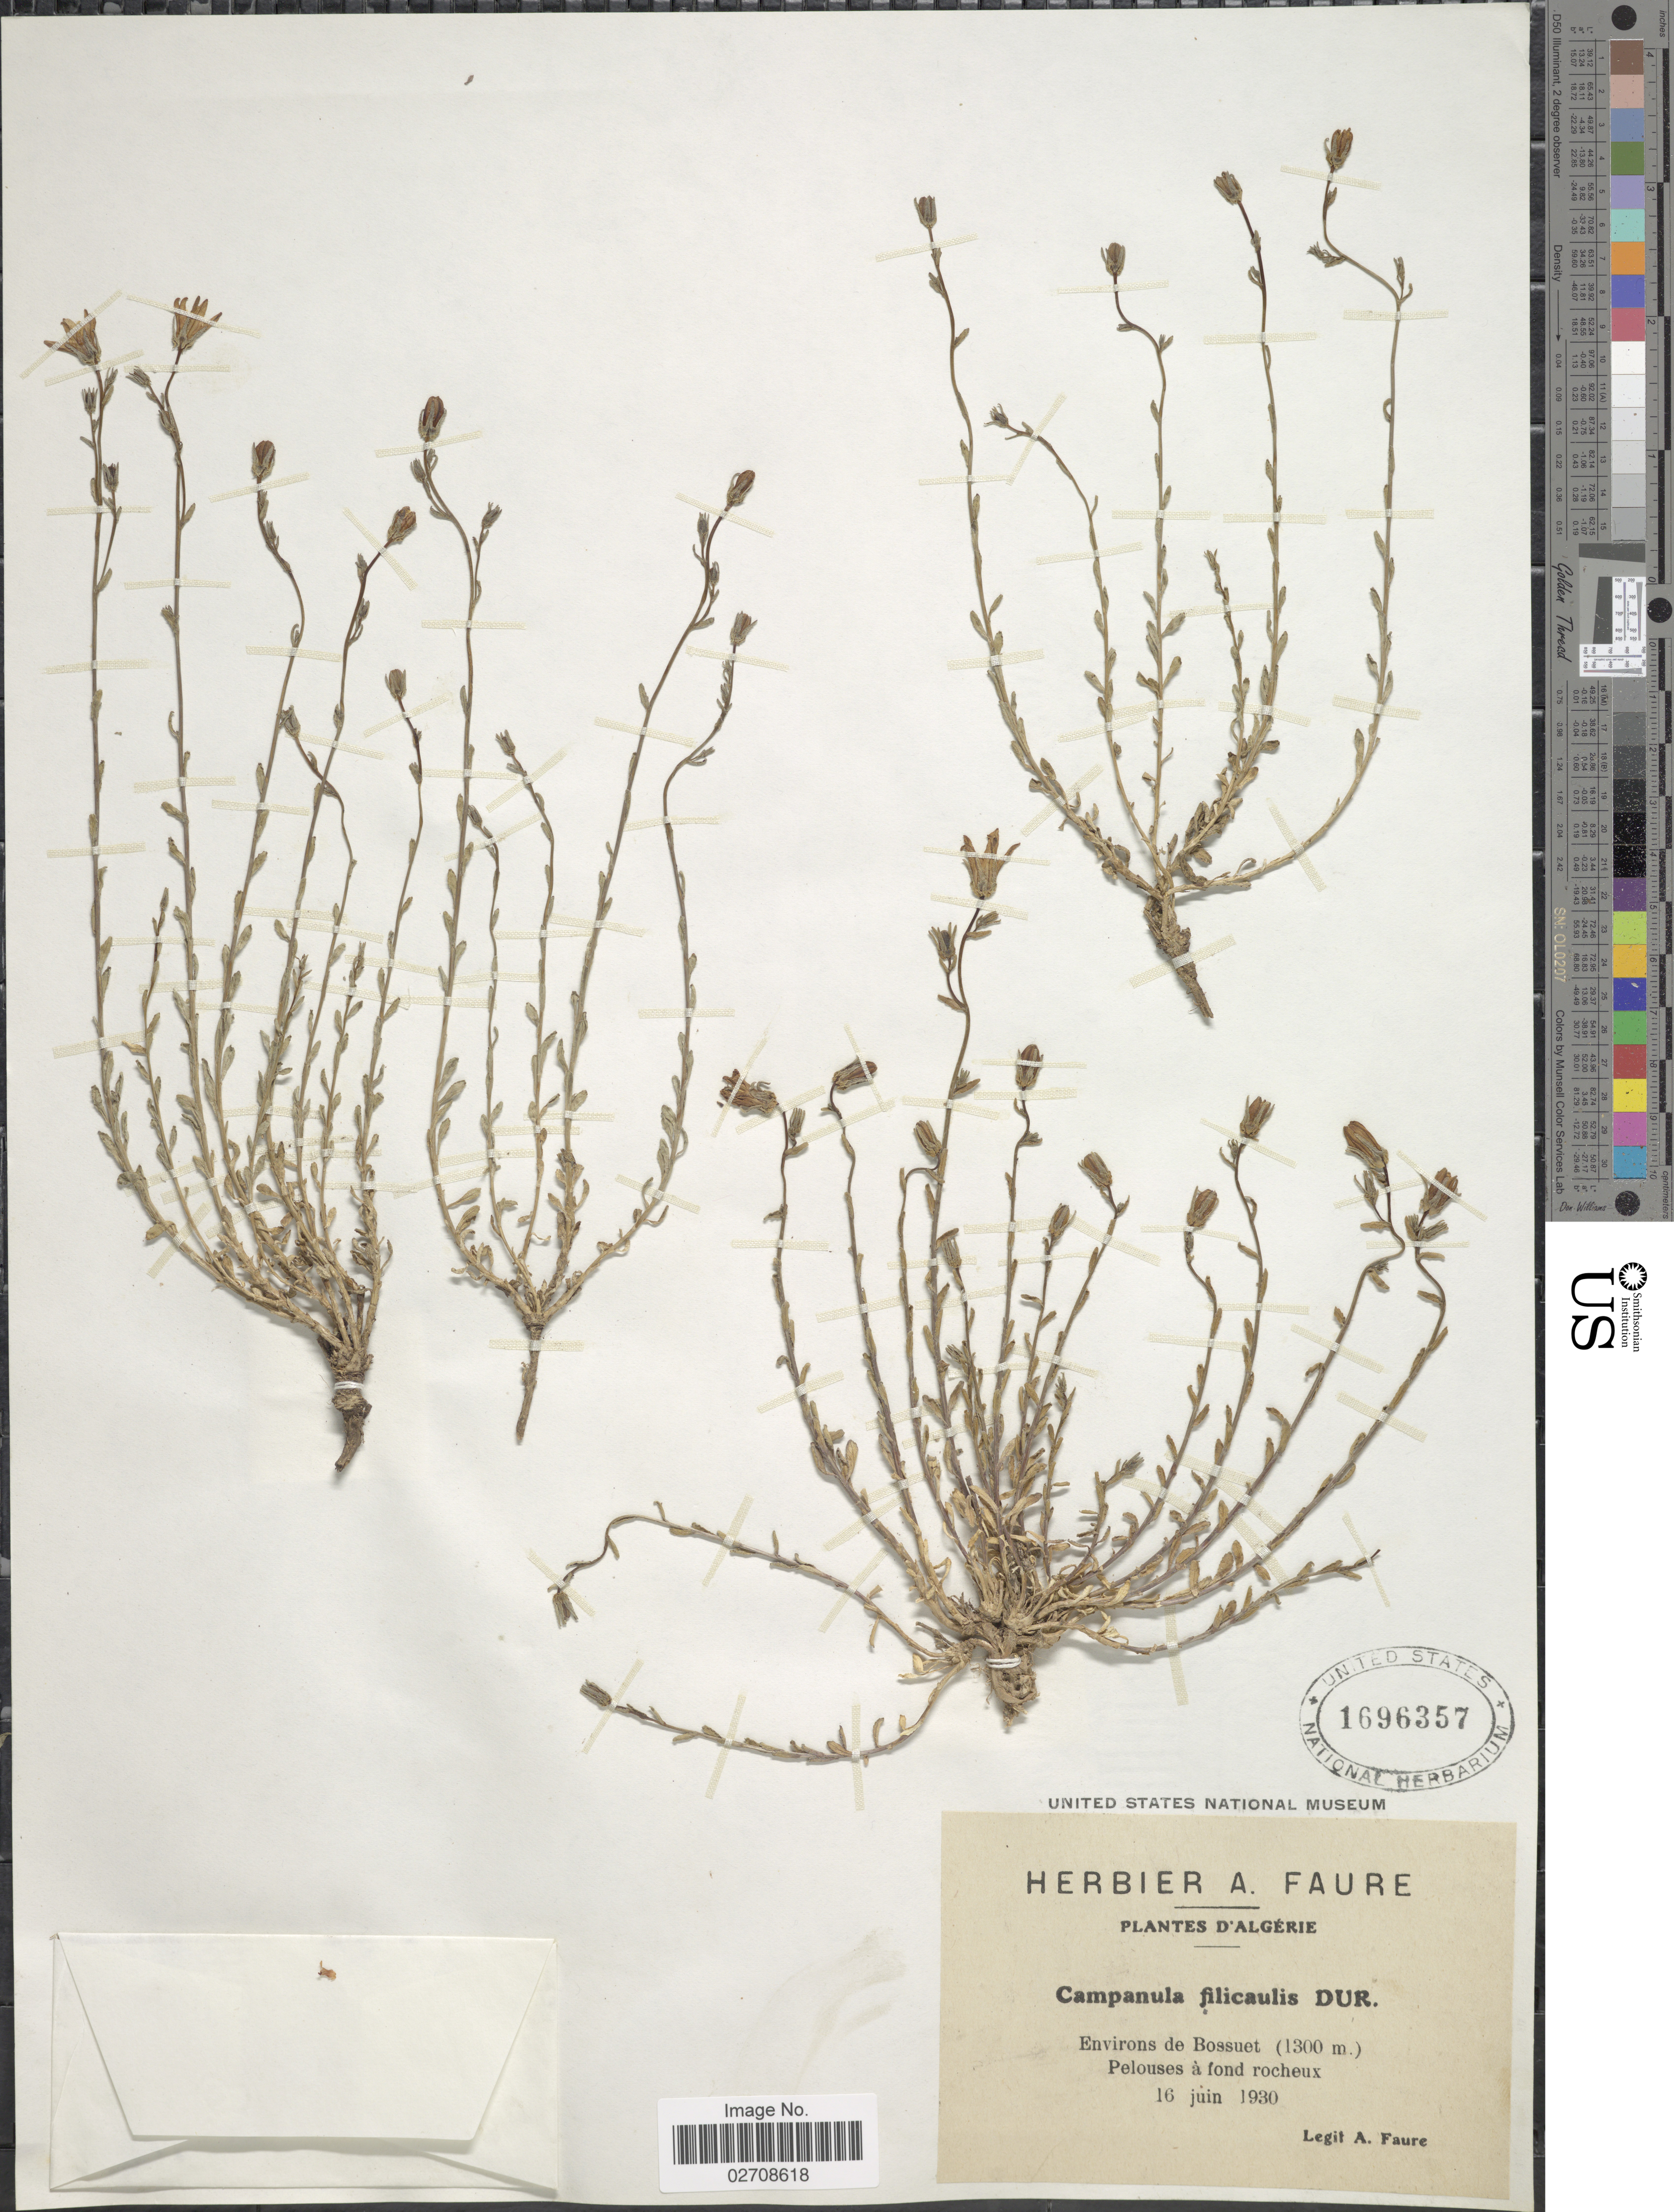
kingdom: Plantae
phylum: Tracheophyta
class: Magnoliopsida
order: Asterales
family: Campanulaceae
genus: Campanula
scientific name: Campanula filicaulis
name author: Durieu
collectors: A. Faure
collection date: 1930-06-16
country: Algeria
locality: D' Algerie, Environs de Bossuet, Pelouses a fond rocheaux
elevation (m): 1300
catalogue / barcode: US 1696357